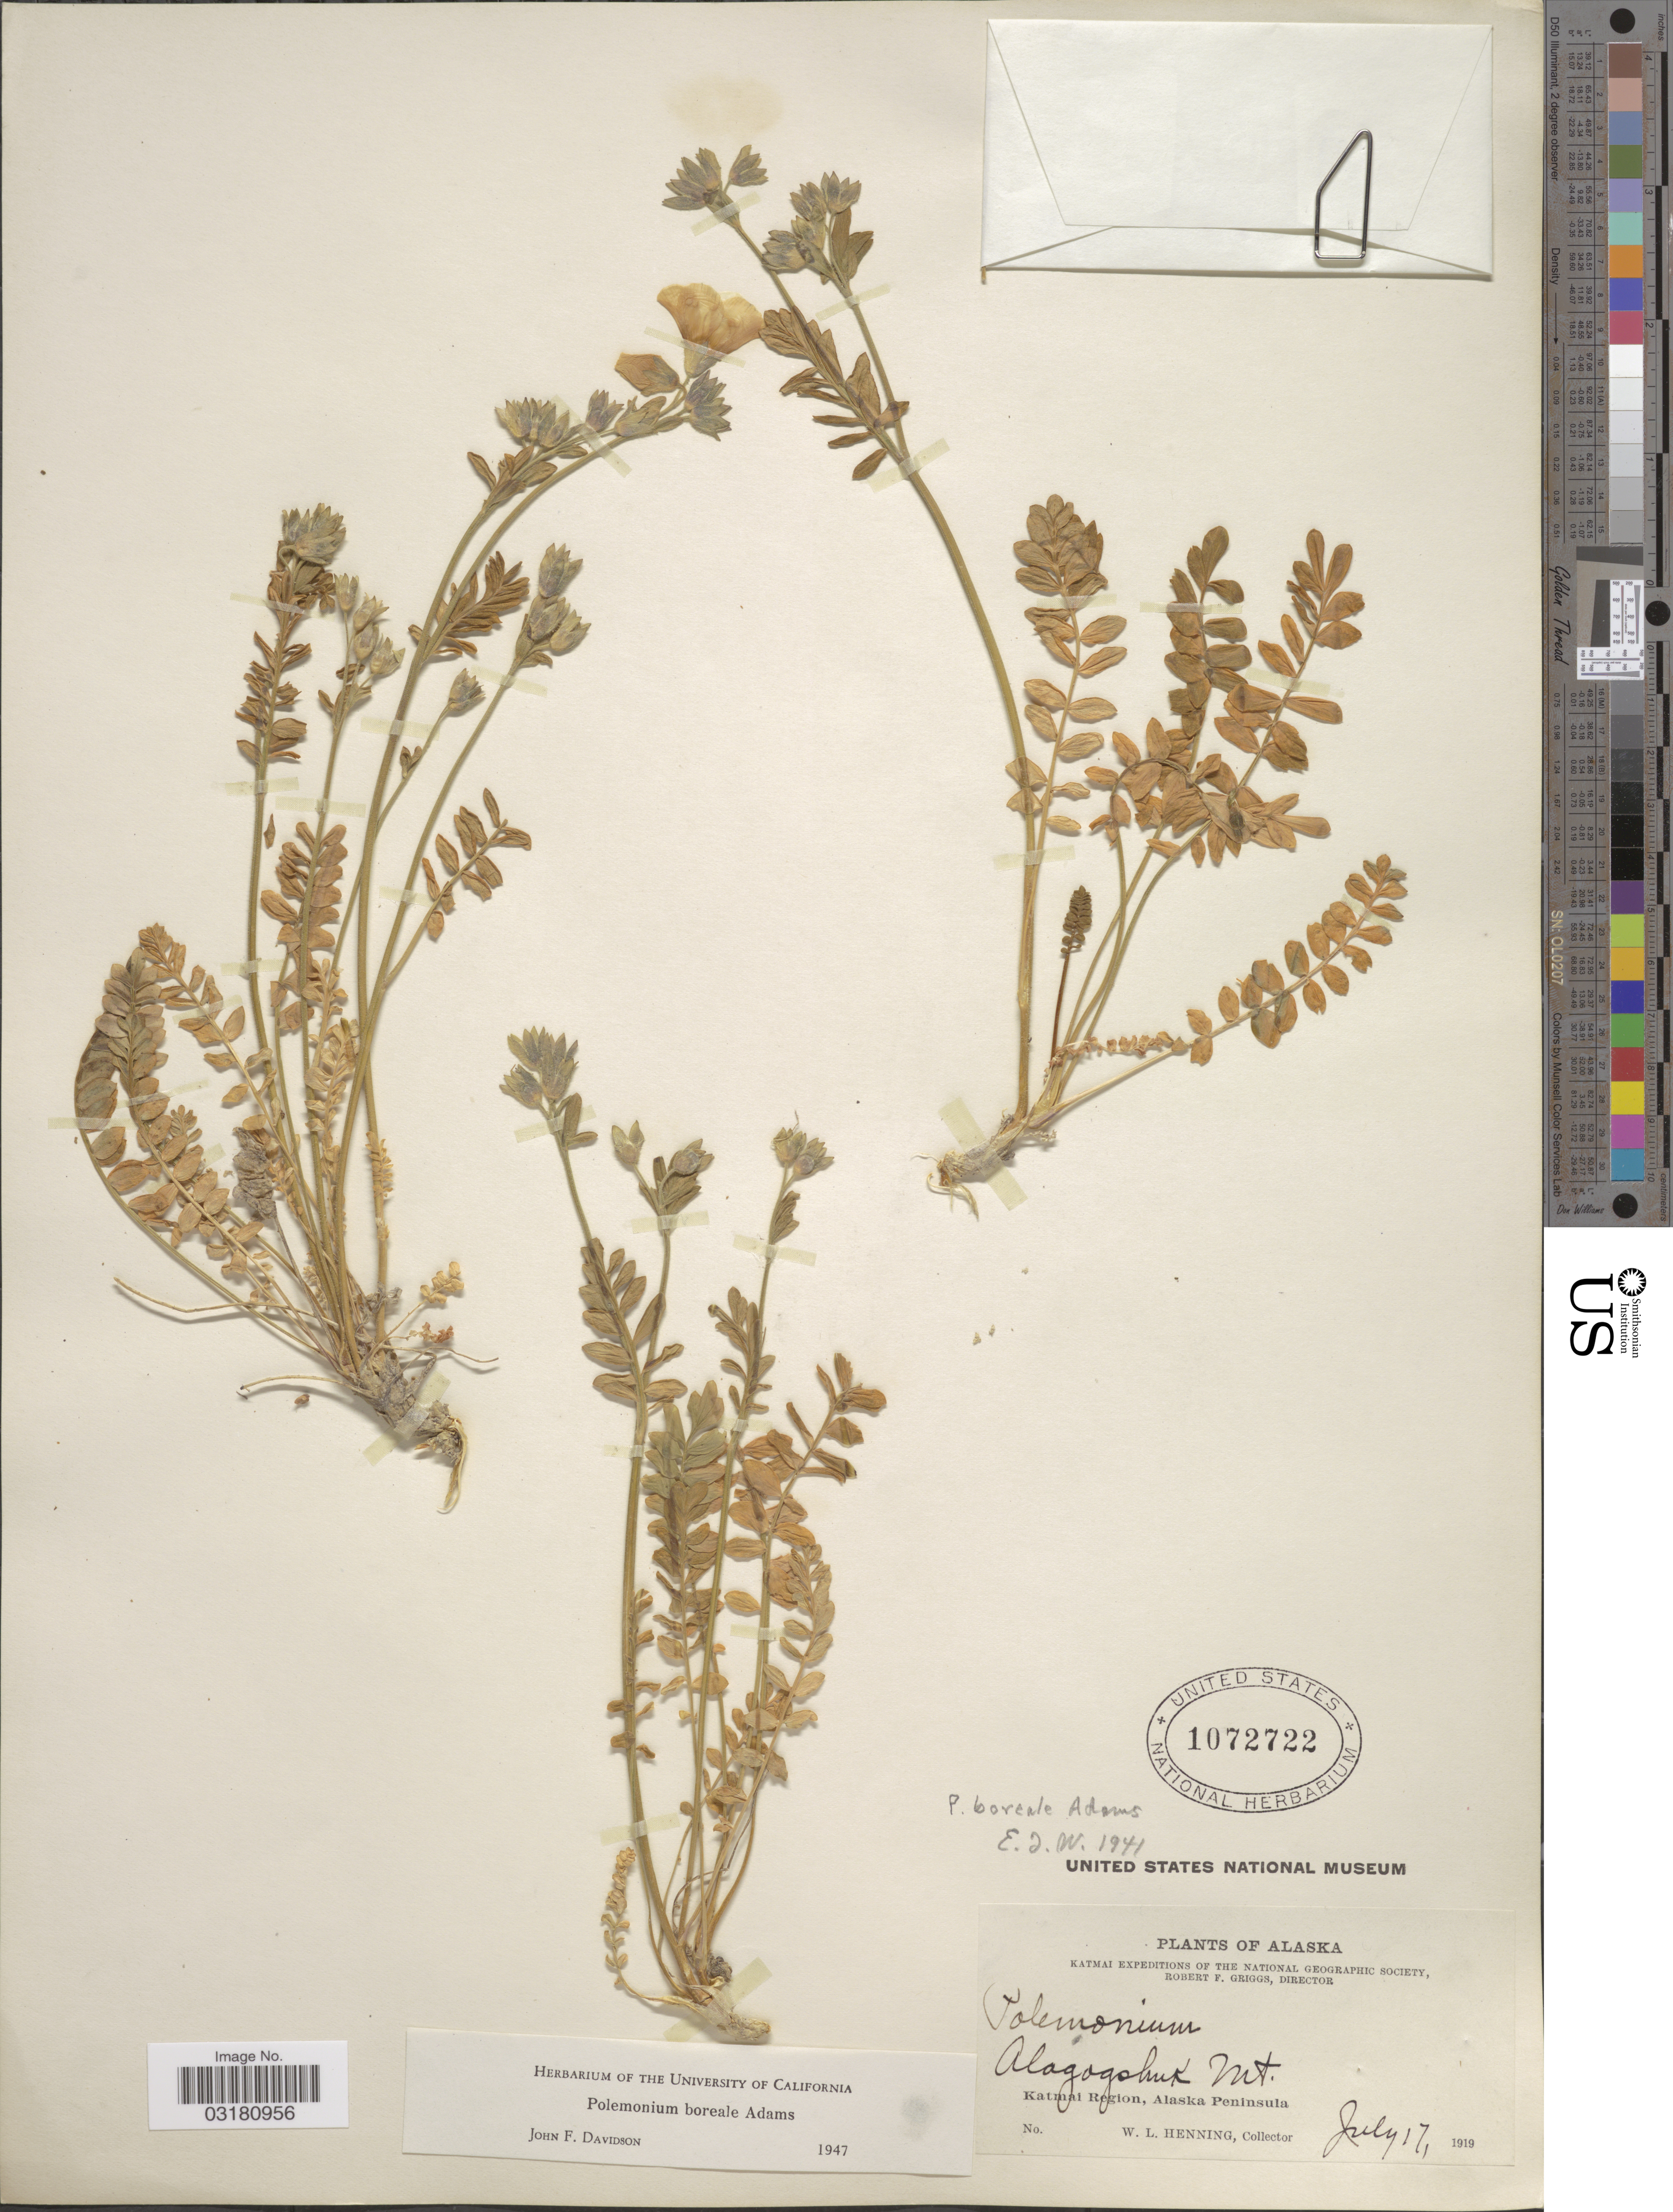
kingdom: Plantae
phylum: Tracheophyta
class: Magnoliopsida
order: Ericales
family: Polemoniaceae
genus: Polemonium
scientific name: Polemonium boreale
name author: Adams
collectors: W. Henning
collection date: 1919-07-17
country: United States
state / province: Alaska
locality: Alagogshuk Mt. Katmai Region, Alaska Peninsula.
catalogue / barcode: US 1072722